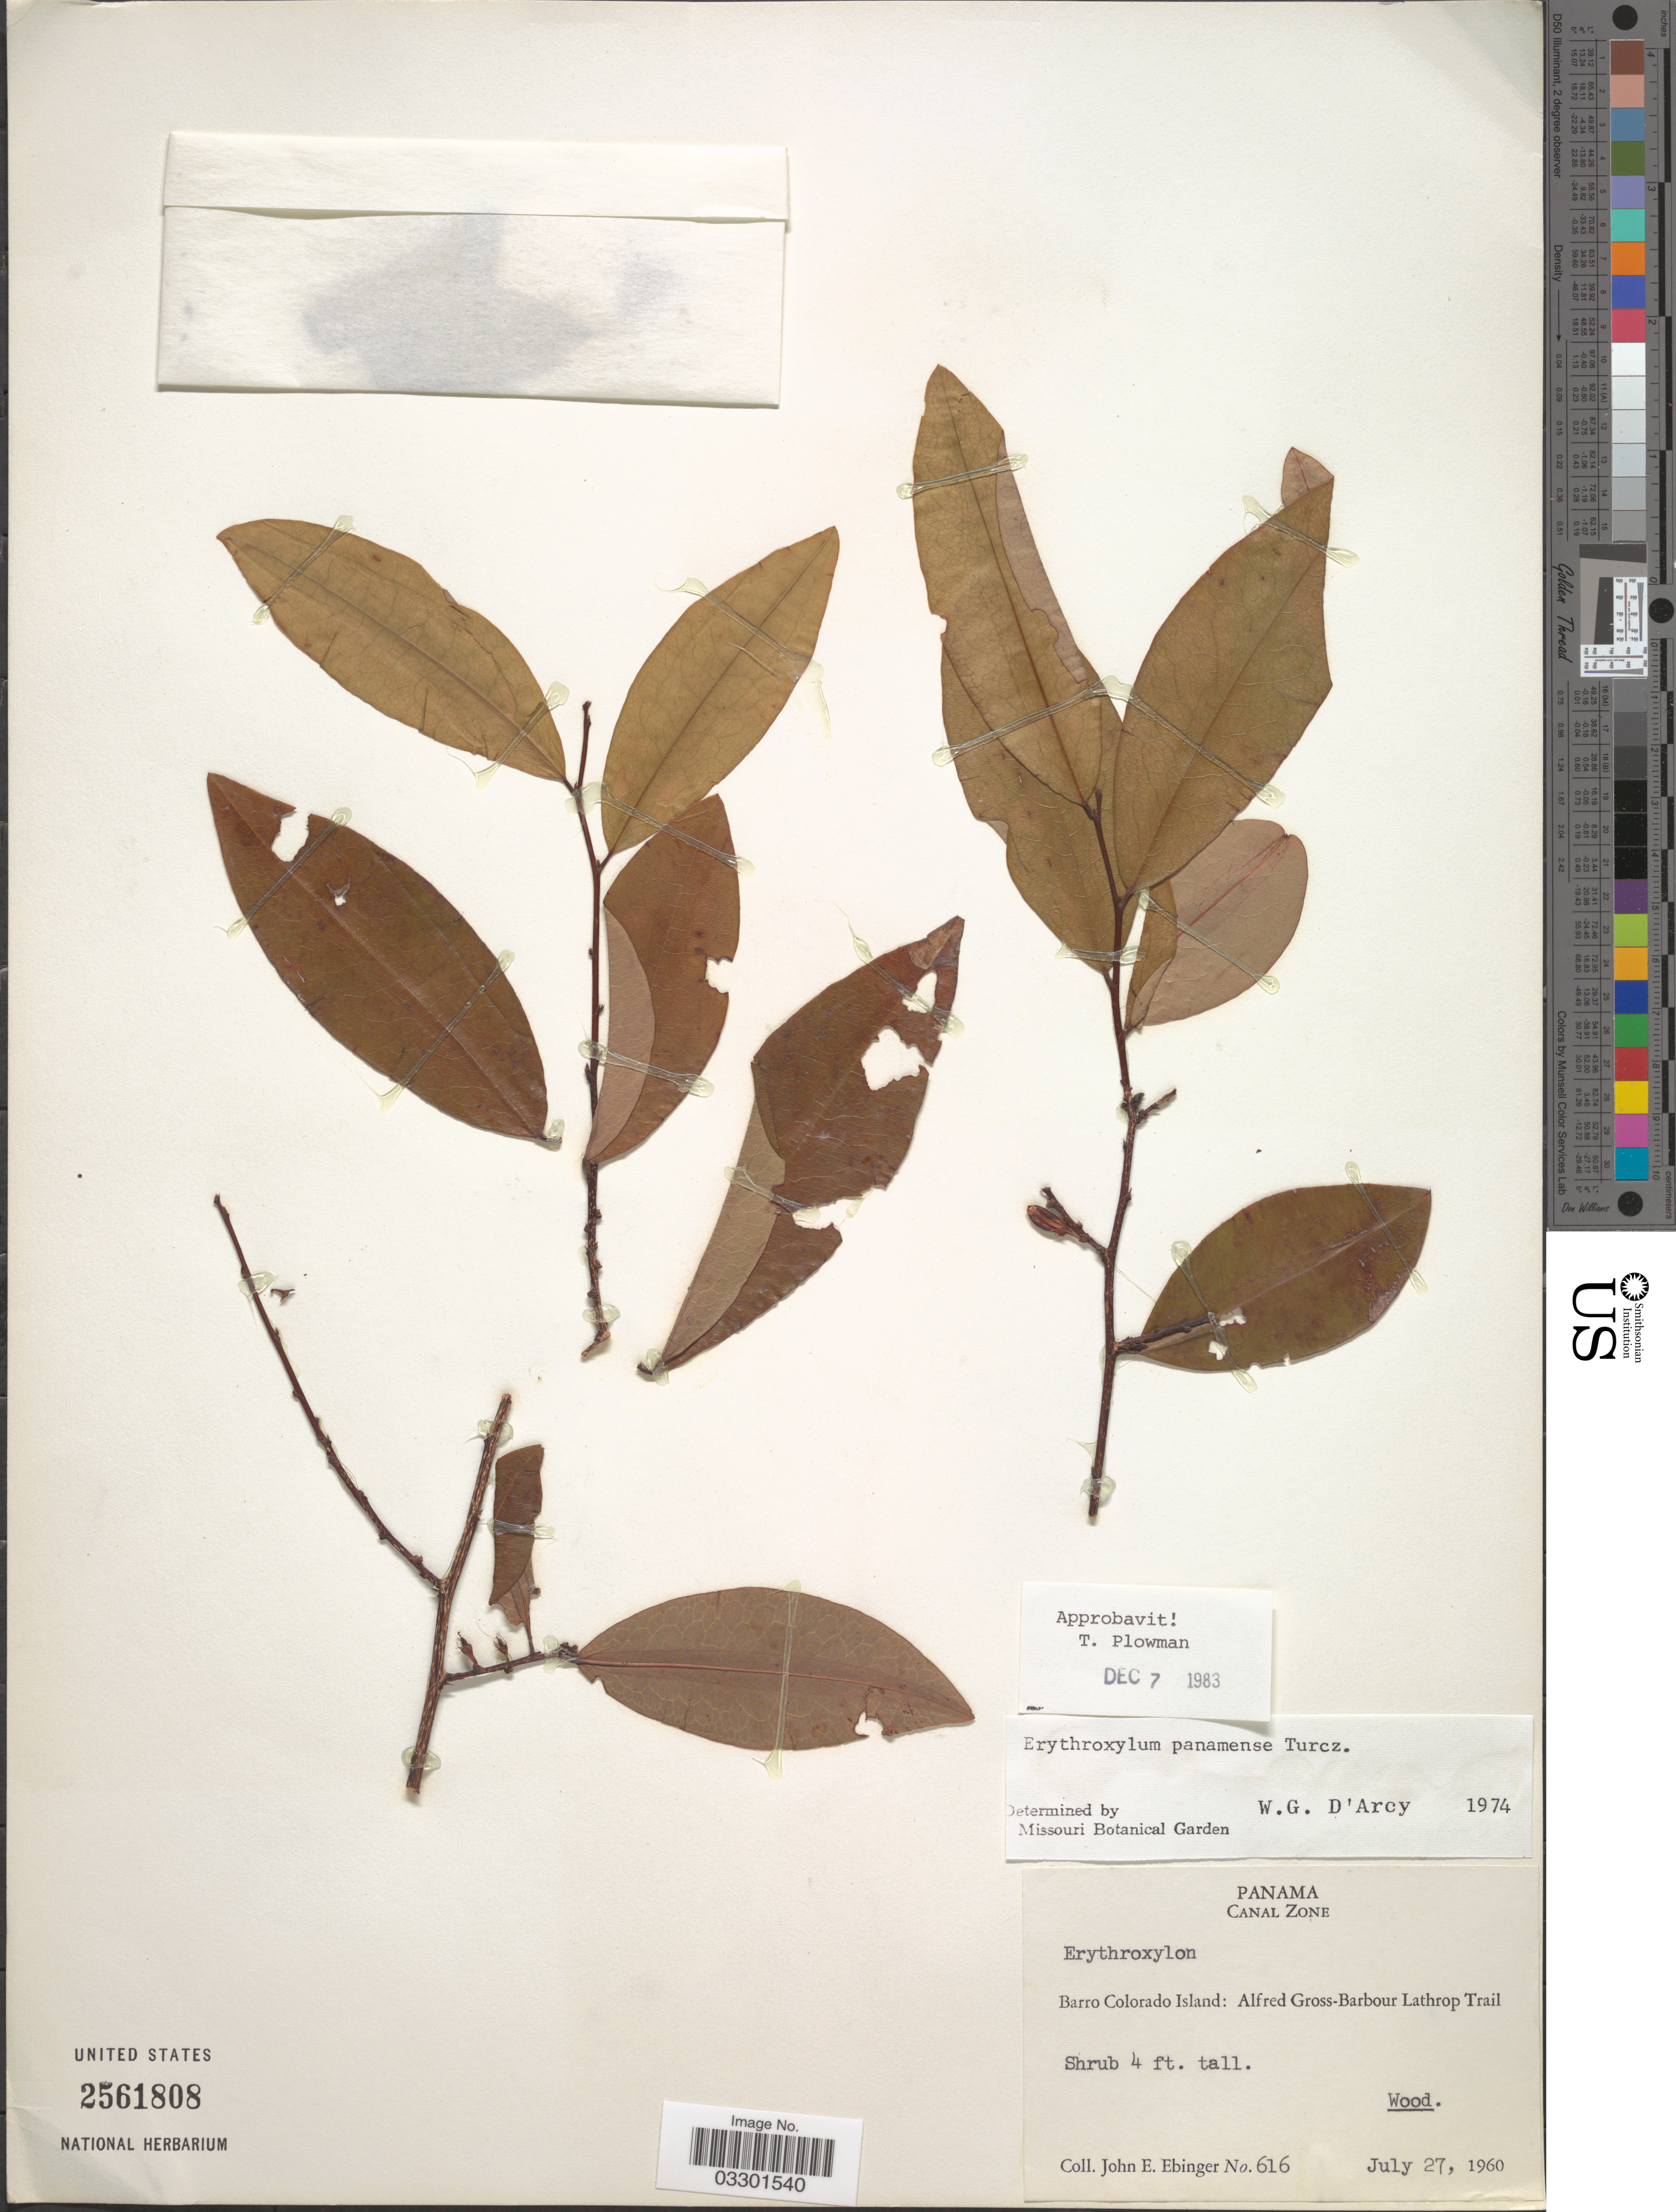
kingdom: Plantae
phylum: Tracheophyta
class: Magnoliopsida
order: Malpighiales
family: Erythroxylaceae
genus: Erythroxylum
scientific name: Erythroxylum panamense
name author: Turcz.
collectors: J. Ebinger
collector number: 616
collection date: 1960-07-27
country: Panama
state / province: Panamá Oeste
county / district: Canal Zone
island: Barro Colorado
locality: Canal Zone. Barro Colorado Island: Alfred Gross-Barbour Lathrop Trail.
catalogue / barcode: US 2561808